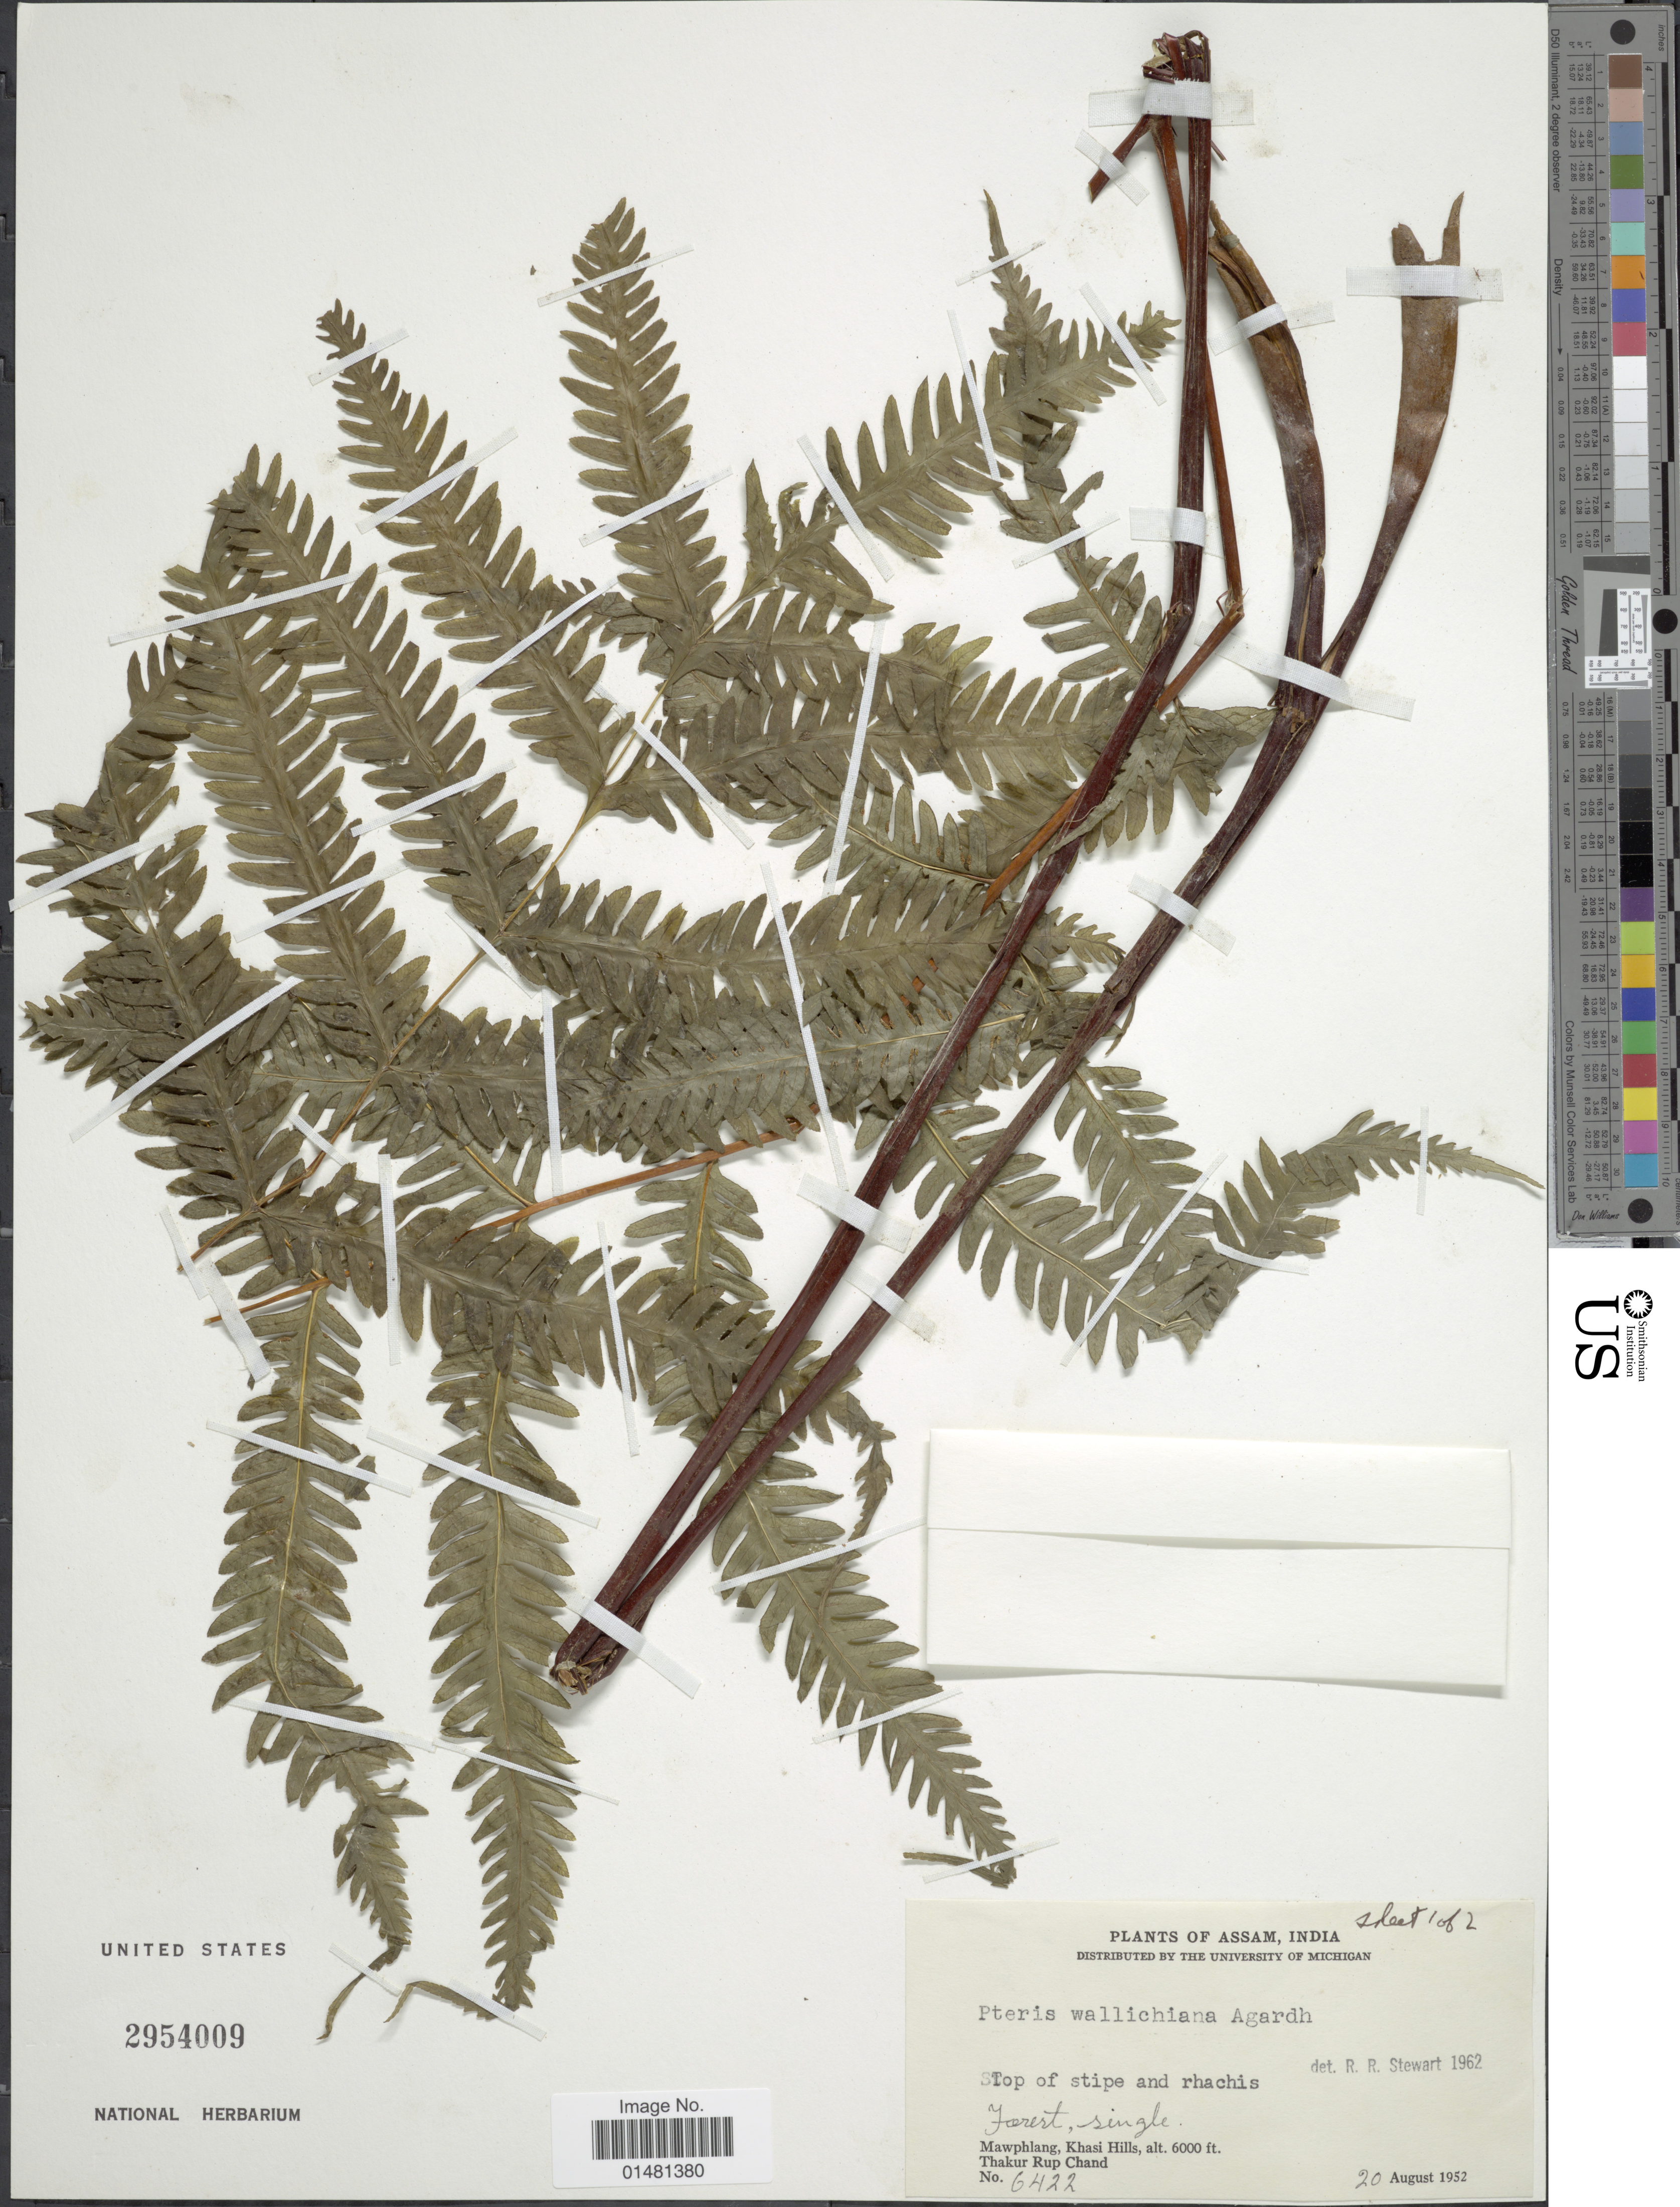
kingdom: Plantae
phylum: Tracheophyta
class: Polypodiopsida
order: Polypodiales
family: Pteridaceae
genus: Pteris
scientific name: Pteris wallichiana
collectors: T. R. Chand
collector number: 6422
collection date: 1952-08-20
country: India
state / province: Meghalaya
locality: Mawphlang, Khasi Hills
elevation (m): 1829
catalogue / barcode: US 2954009